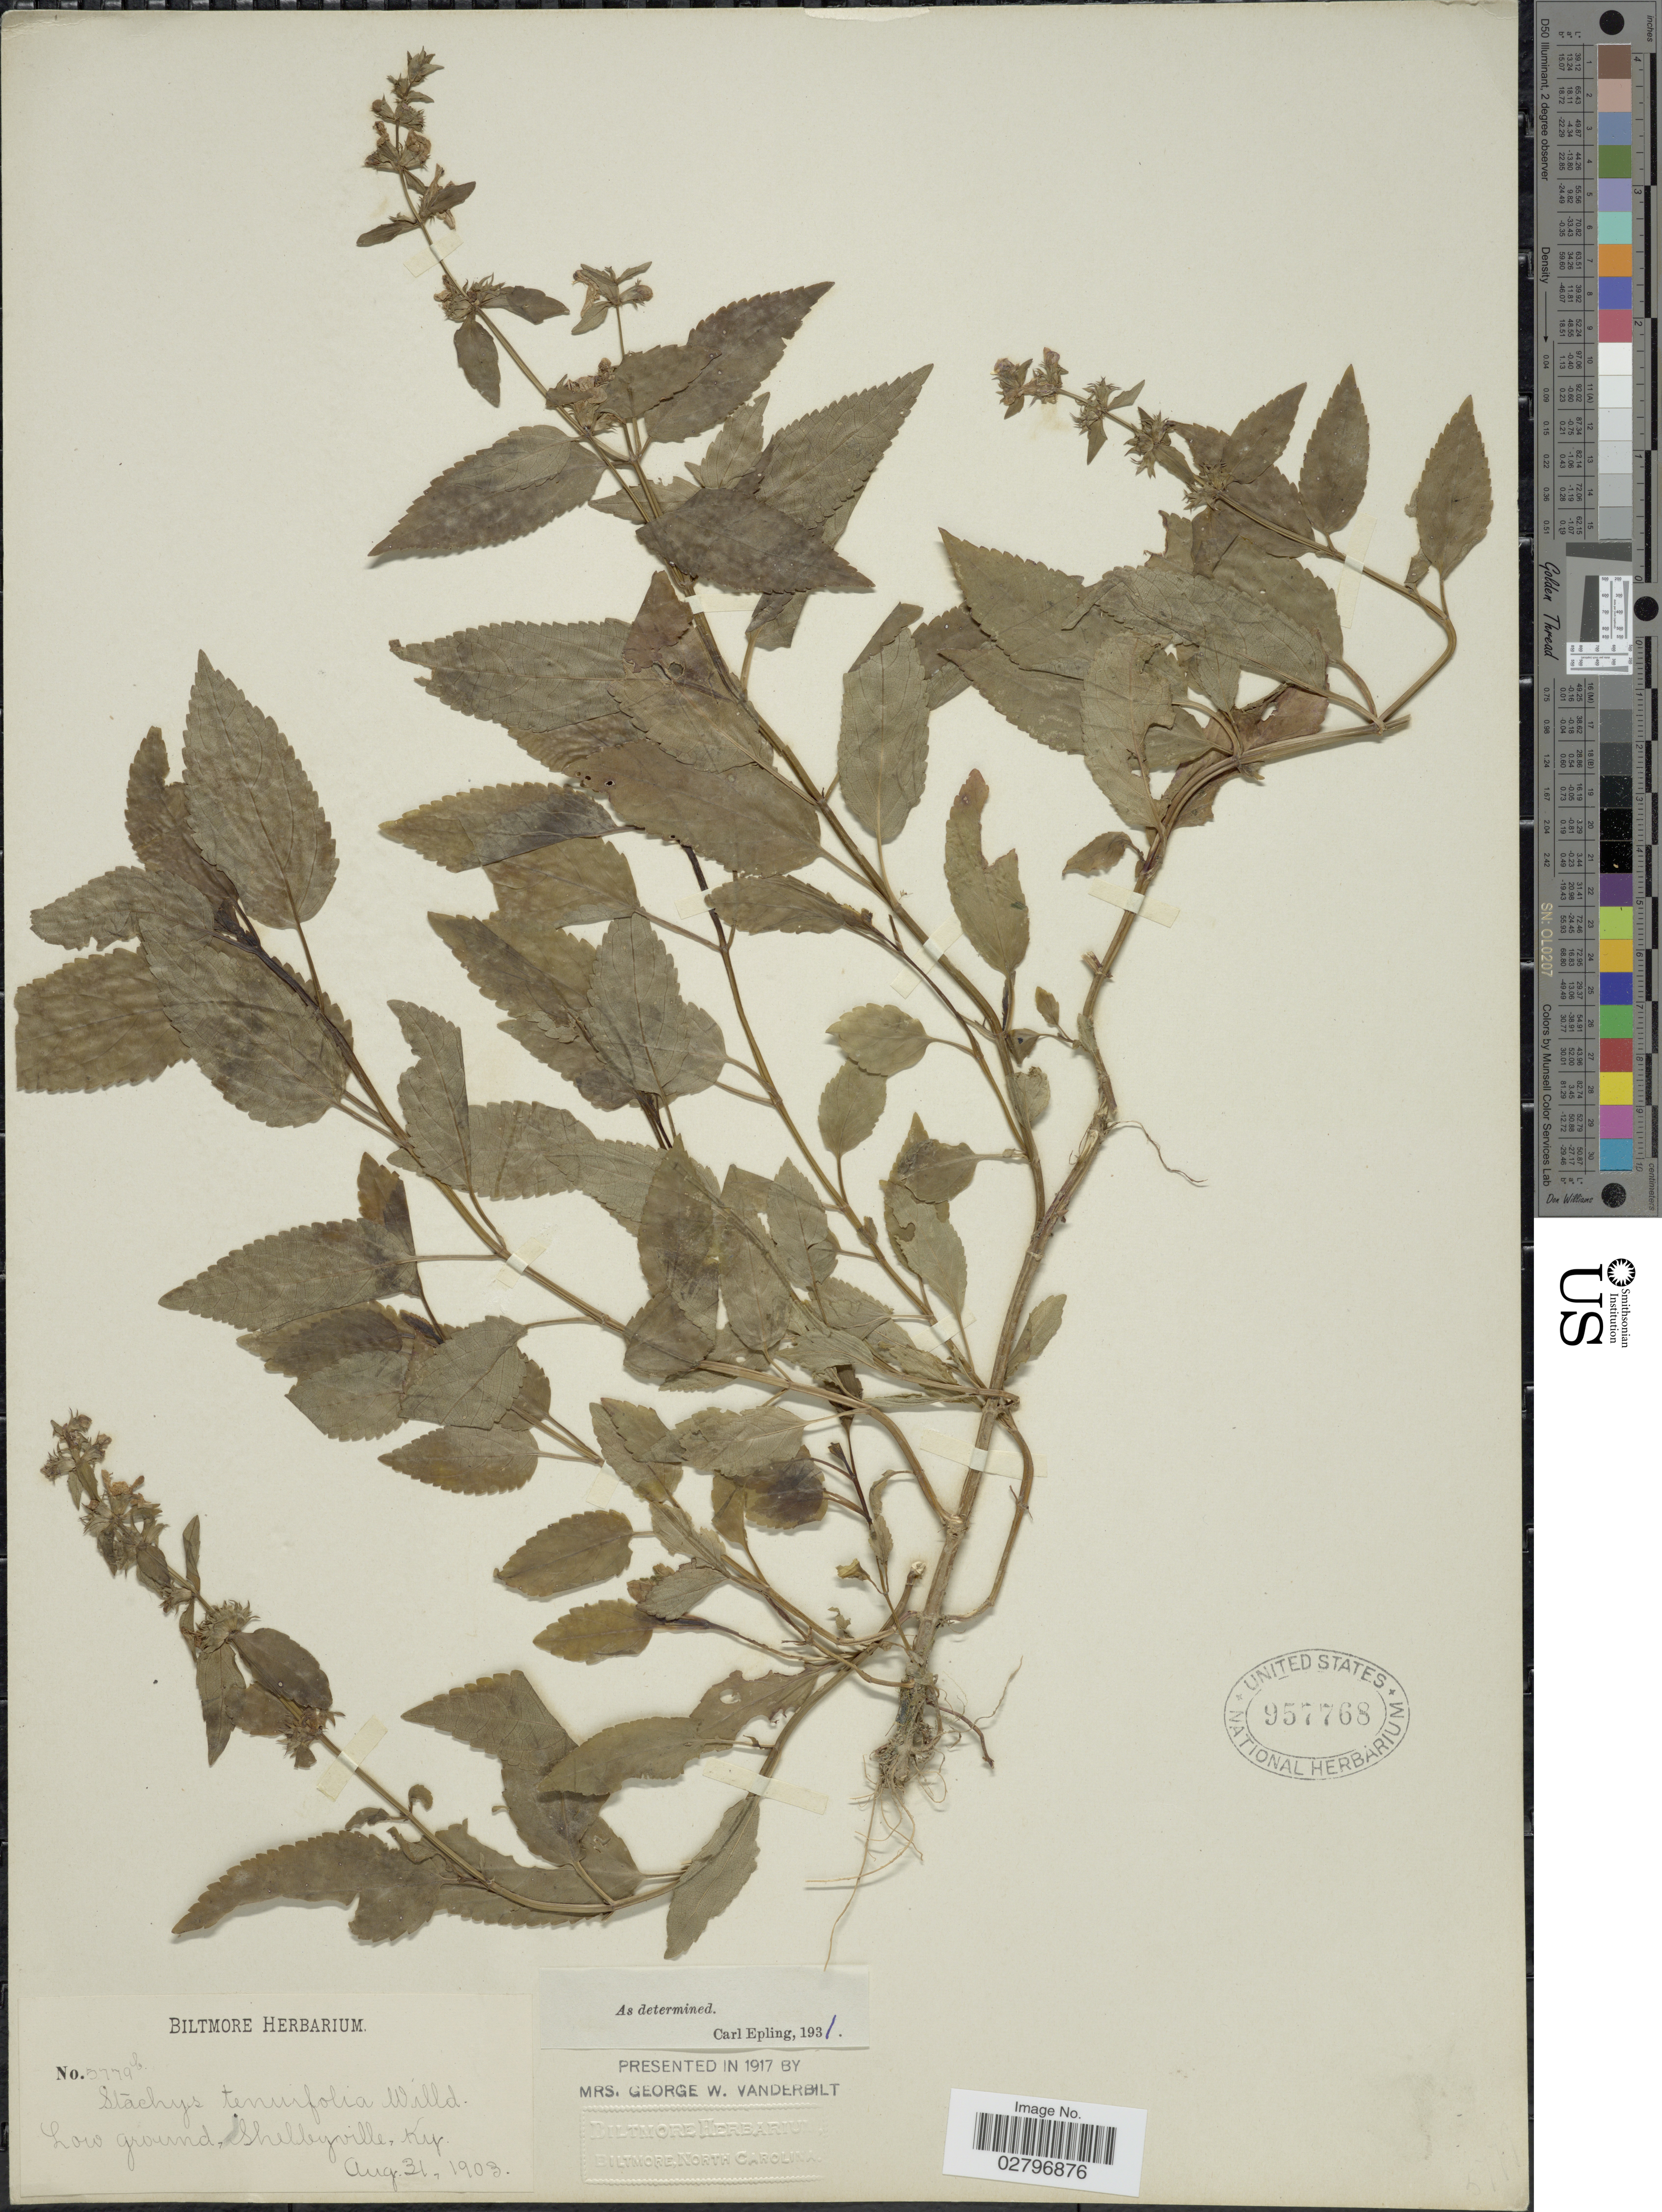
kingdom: Plantae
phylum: Tracheophyta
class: Magnoliopsida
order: Lamiales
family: Lamiaceae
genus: Stachys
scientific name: Stachys tenuifolia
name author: Willd.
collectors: ex herb. Biltmore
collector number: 5779b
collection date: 1903-08-31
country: United States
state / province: Kentucky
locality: Low ground, Shelleyville, Ky.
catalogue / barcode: US 957768